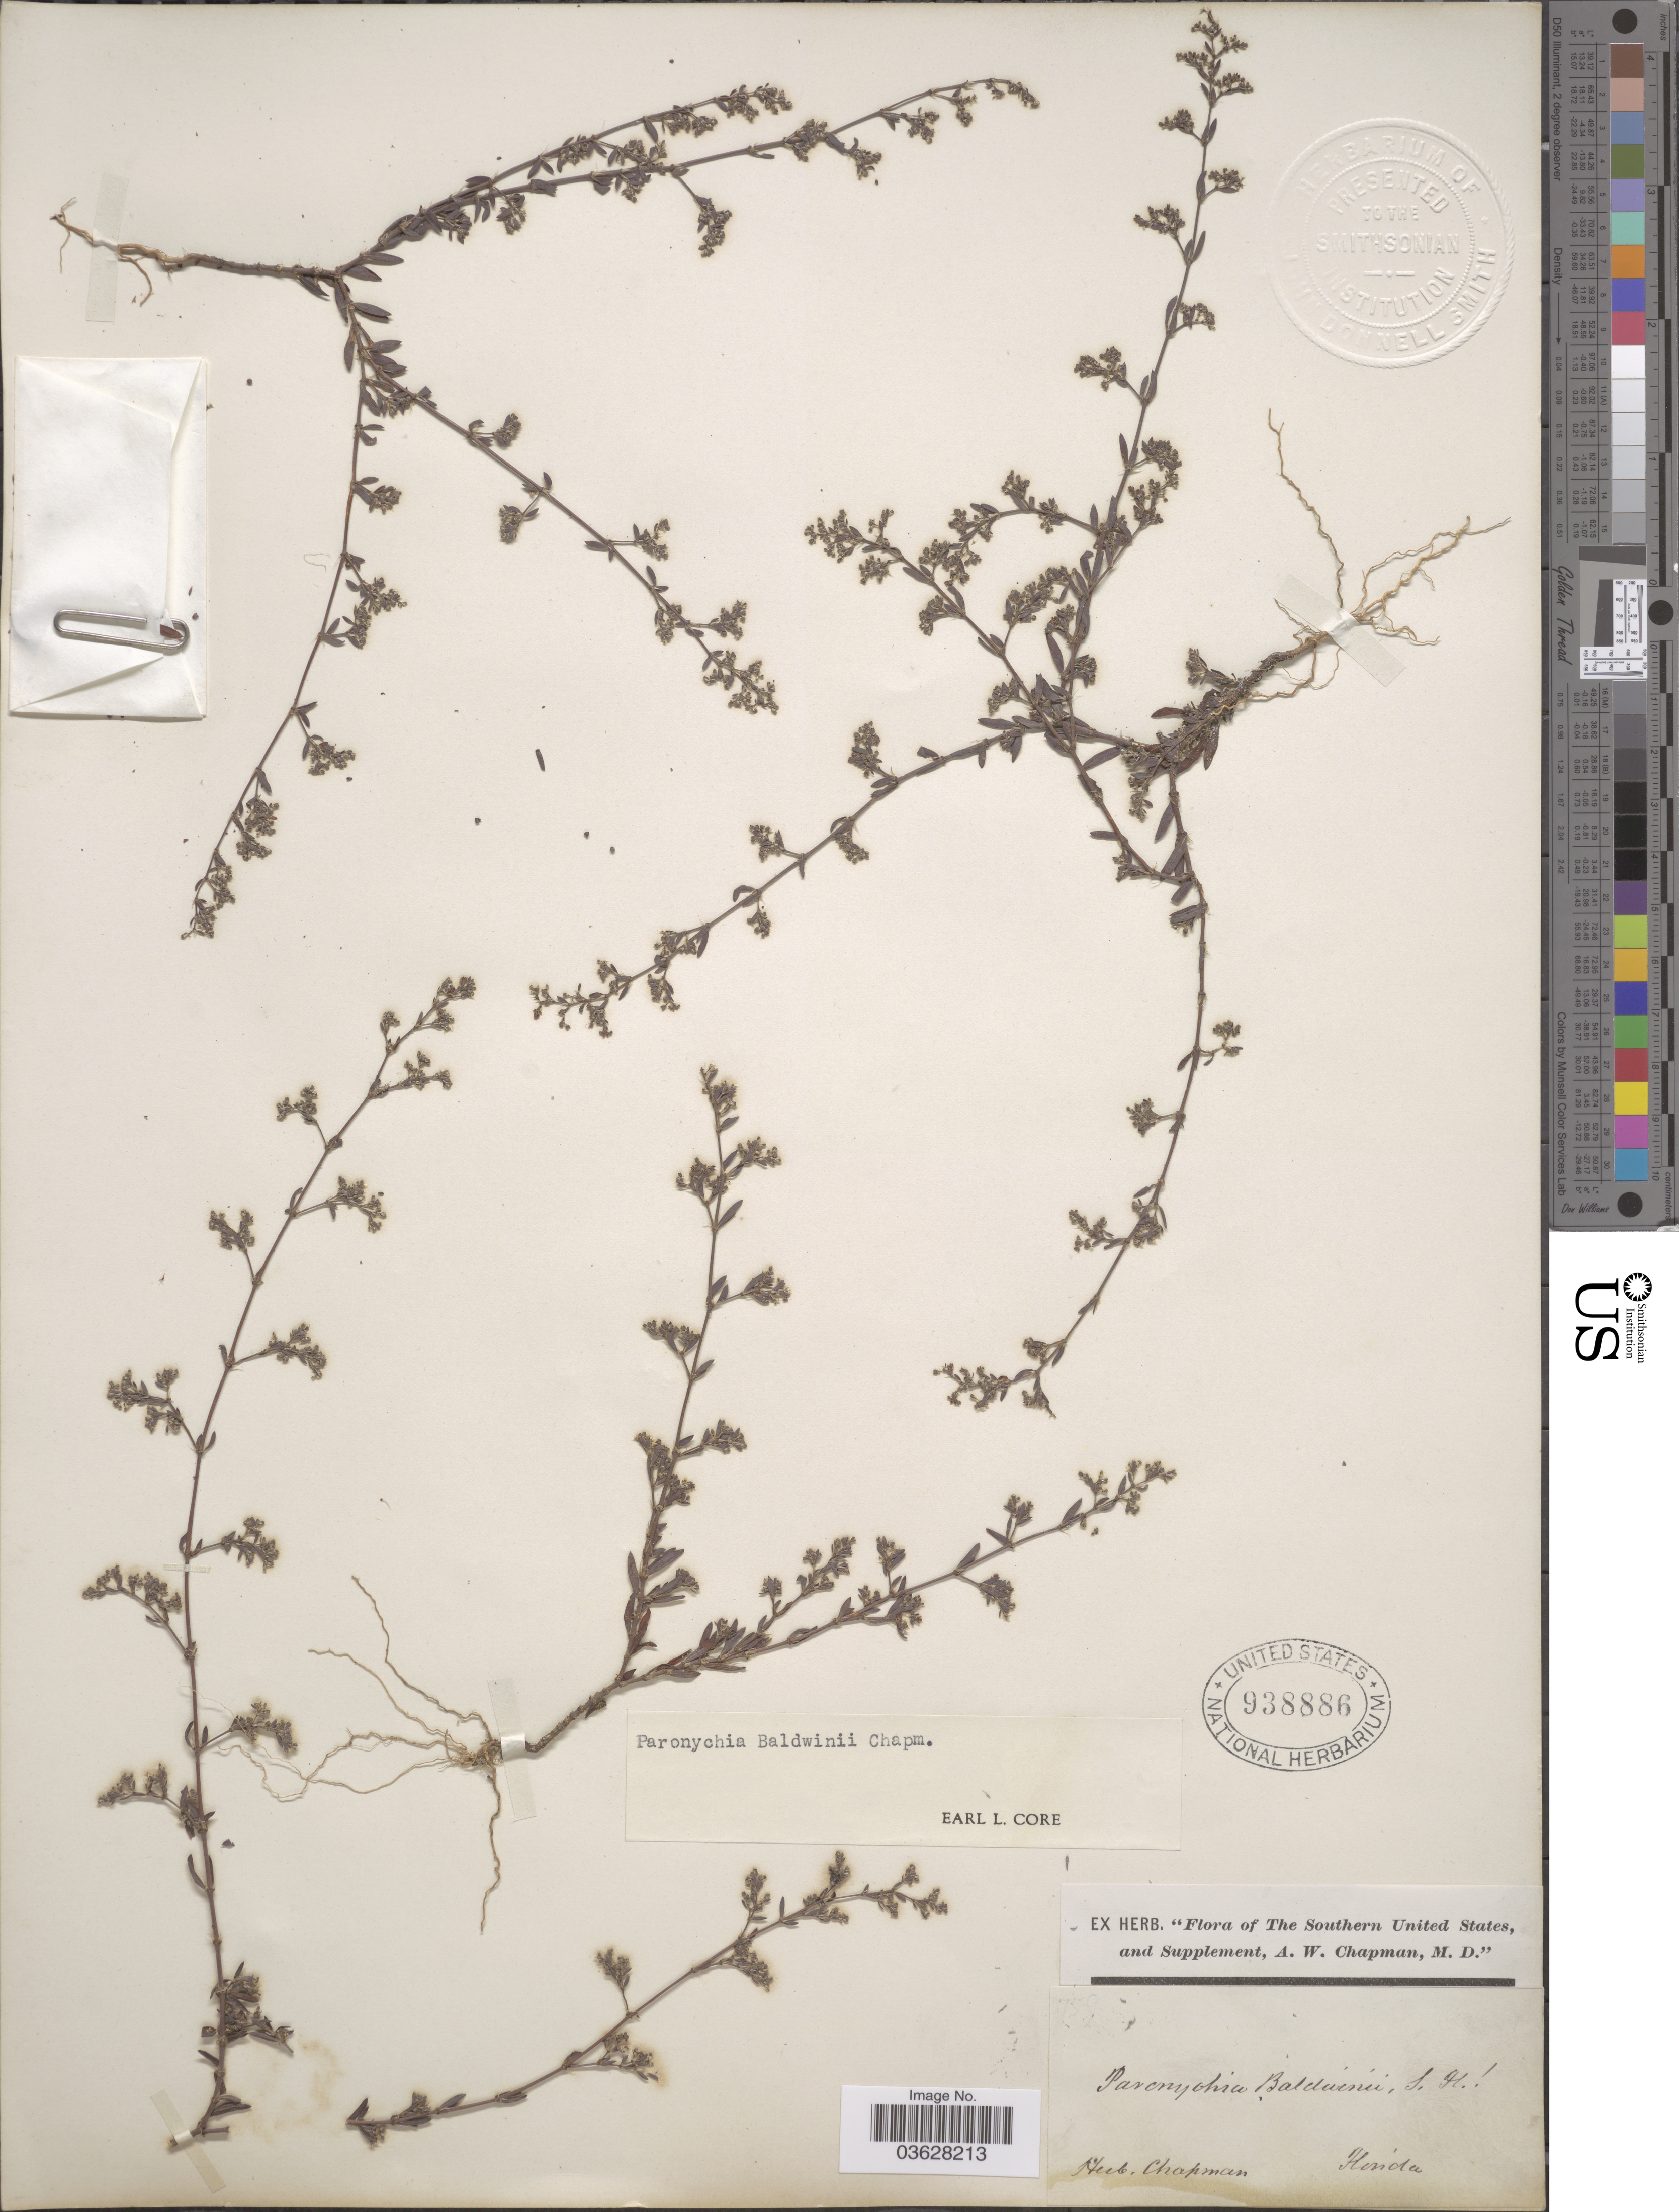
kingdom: Plantae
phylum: Tracheophyta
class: Magnoliopsida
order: Caryophyllales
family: Caryophyllaceae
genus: Paronychia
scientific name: Paronychia baldwinii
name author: (A. Gray & Torr.) Fenzl ex Walp.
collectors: ex herb. A.W. Chapman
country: United States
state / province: Florida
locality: The Southern United States.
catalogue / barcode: US 938886